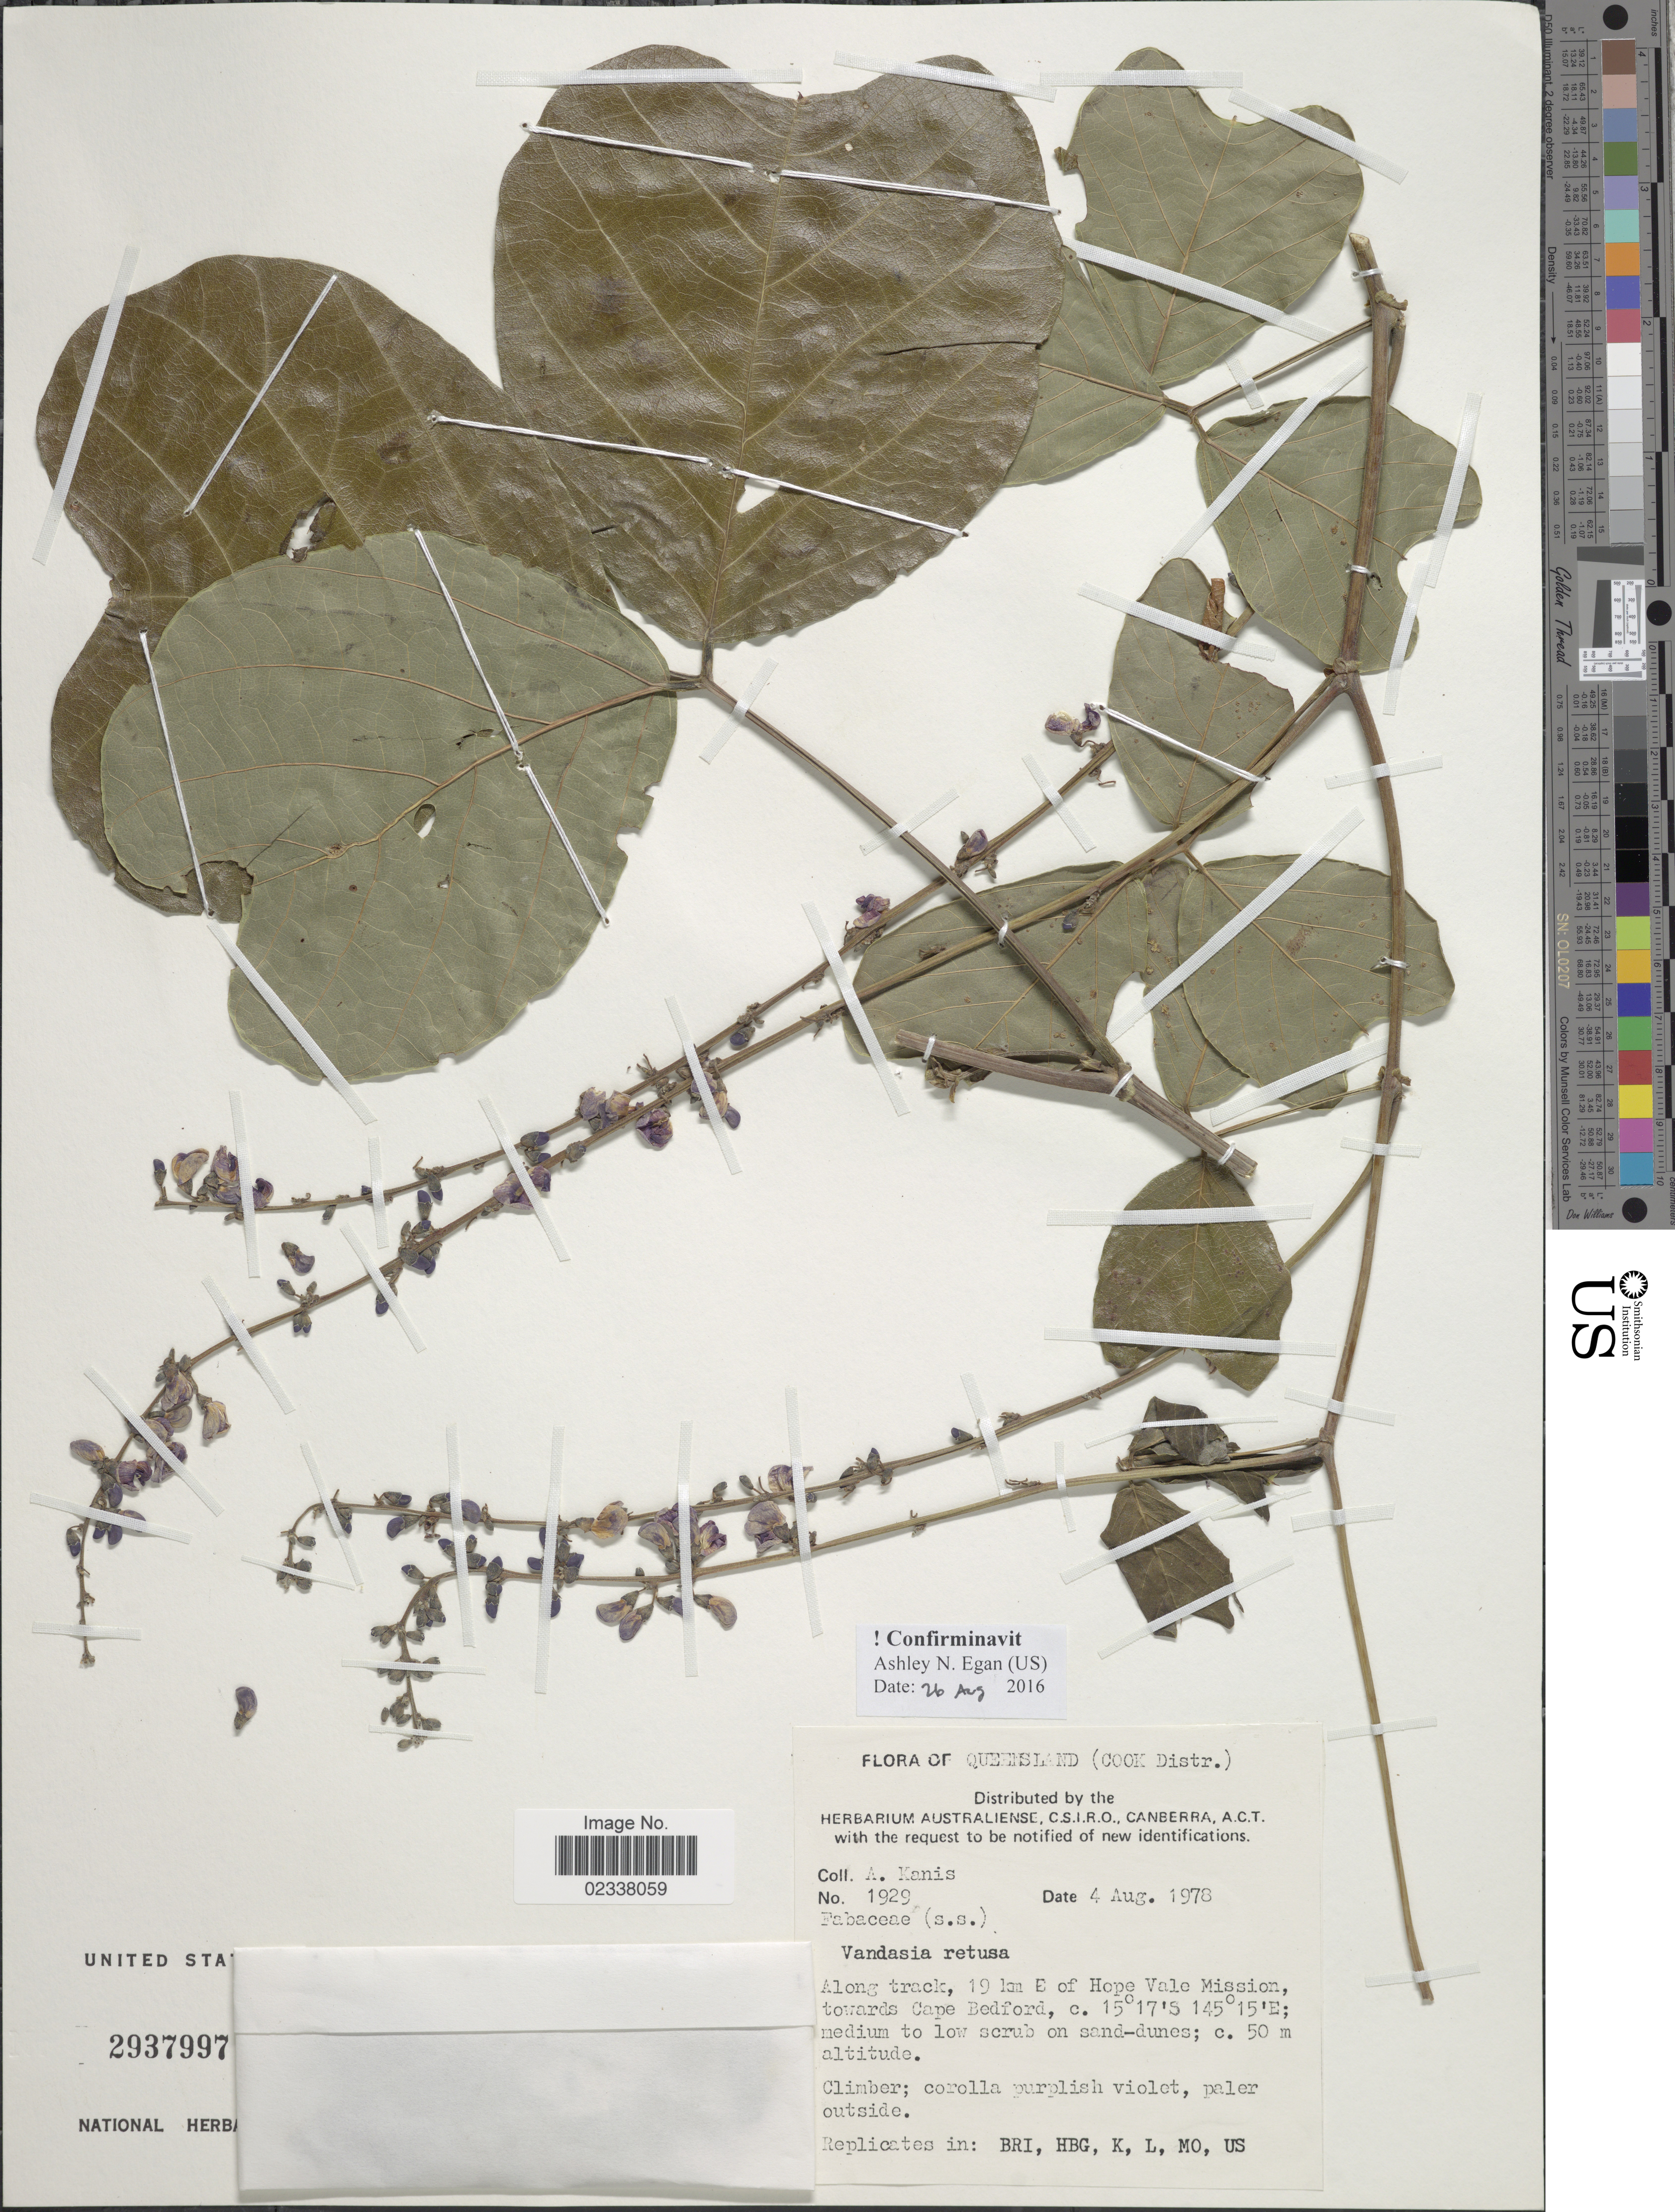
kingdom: Plantae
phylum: Tracheophyta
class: Magnoliopsida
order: Fabales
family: Fabaceae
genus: Vandasina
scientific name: Vandasina retusa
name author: (Benth.) Rauschert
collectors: A. Kanis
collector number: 1929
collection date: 1978-08-04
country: Australia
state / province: Queensland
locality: Cook Distr. Along track, 19 km E of Hope Vale Mission, towards Cape Bedford.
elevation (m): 50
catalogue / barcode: US 2937997